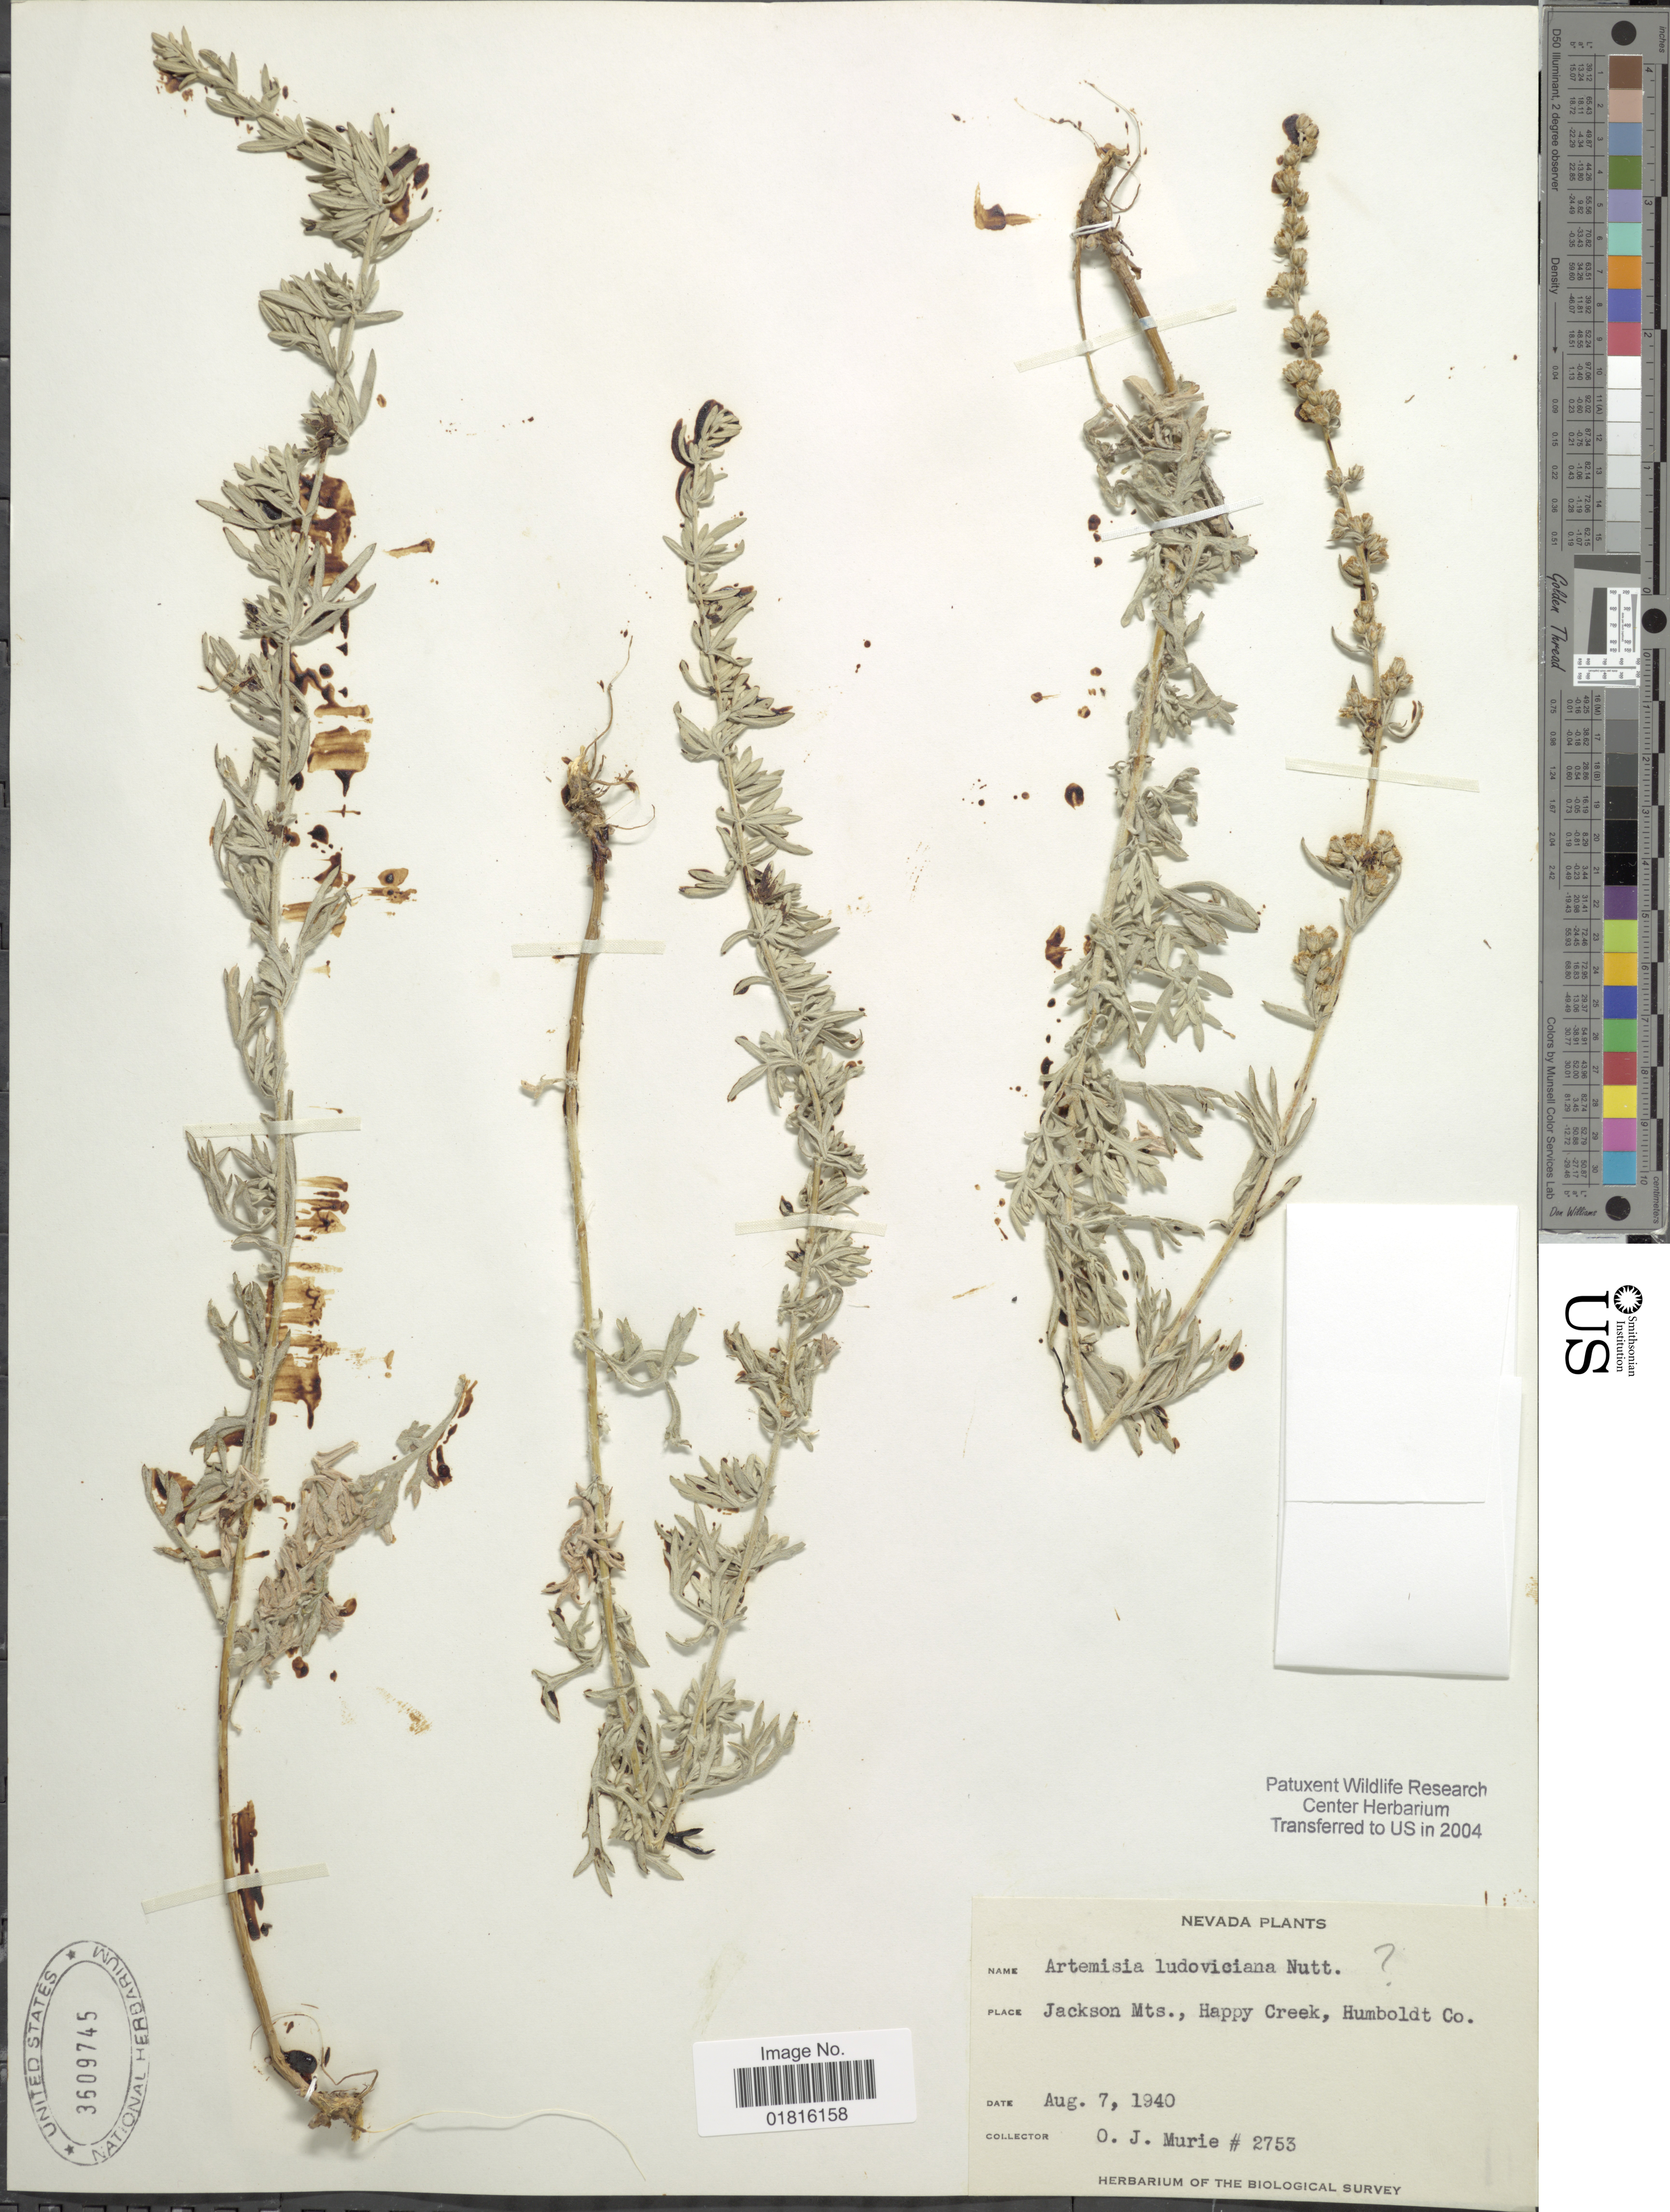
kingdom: Plantae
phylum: Tracheophyta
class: Magnoliopsida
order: Asterales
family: Asteraceae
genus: Artemisia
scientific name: Artemisia ludoviciana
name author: Nutt.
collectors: O. Murie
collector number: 2753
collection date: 1940-08-07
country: United States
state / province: Nevada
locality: Jackson Mts., Happy Creek, Humboldt Co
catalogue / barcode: US 3609745